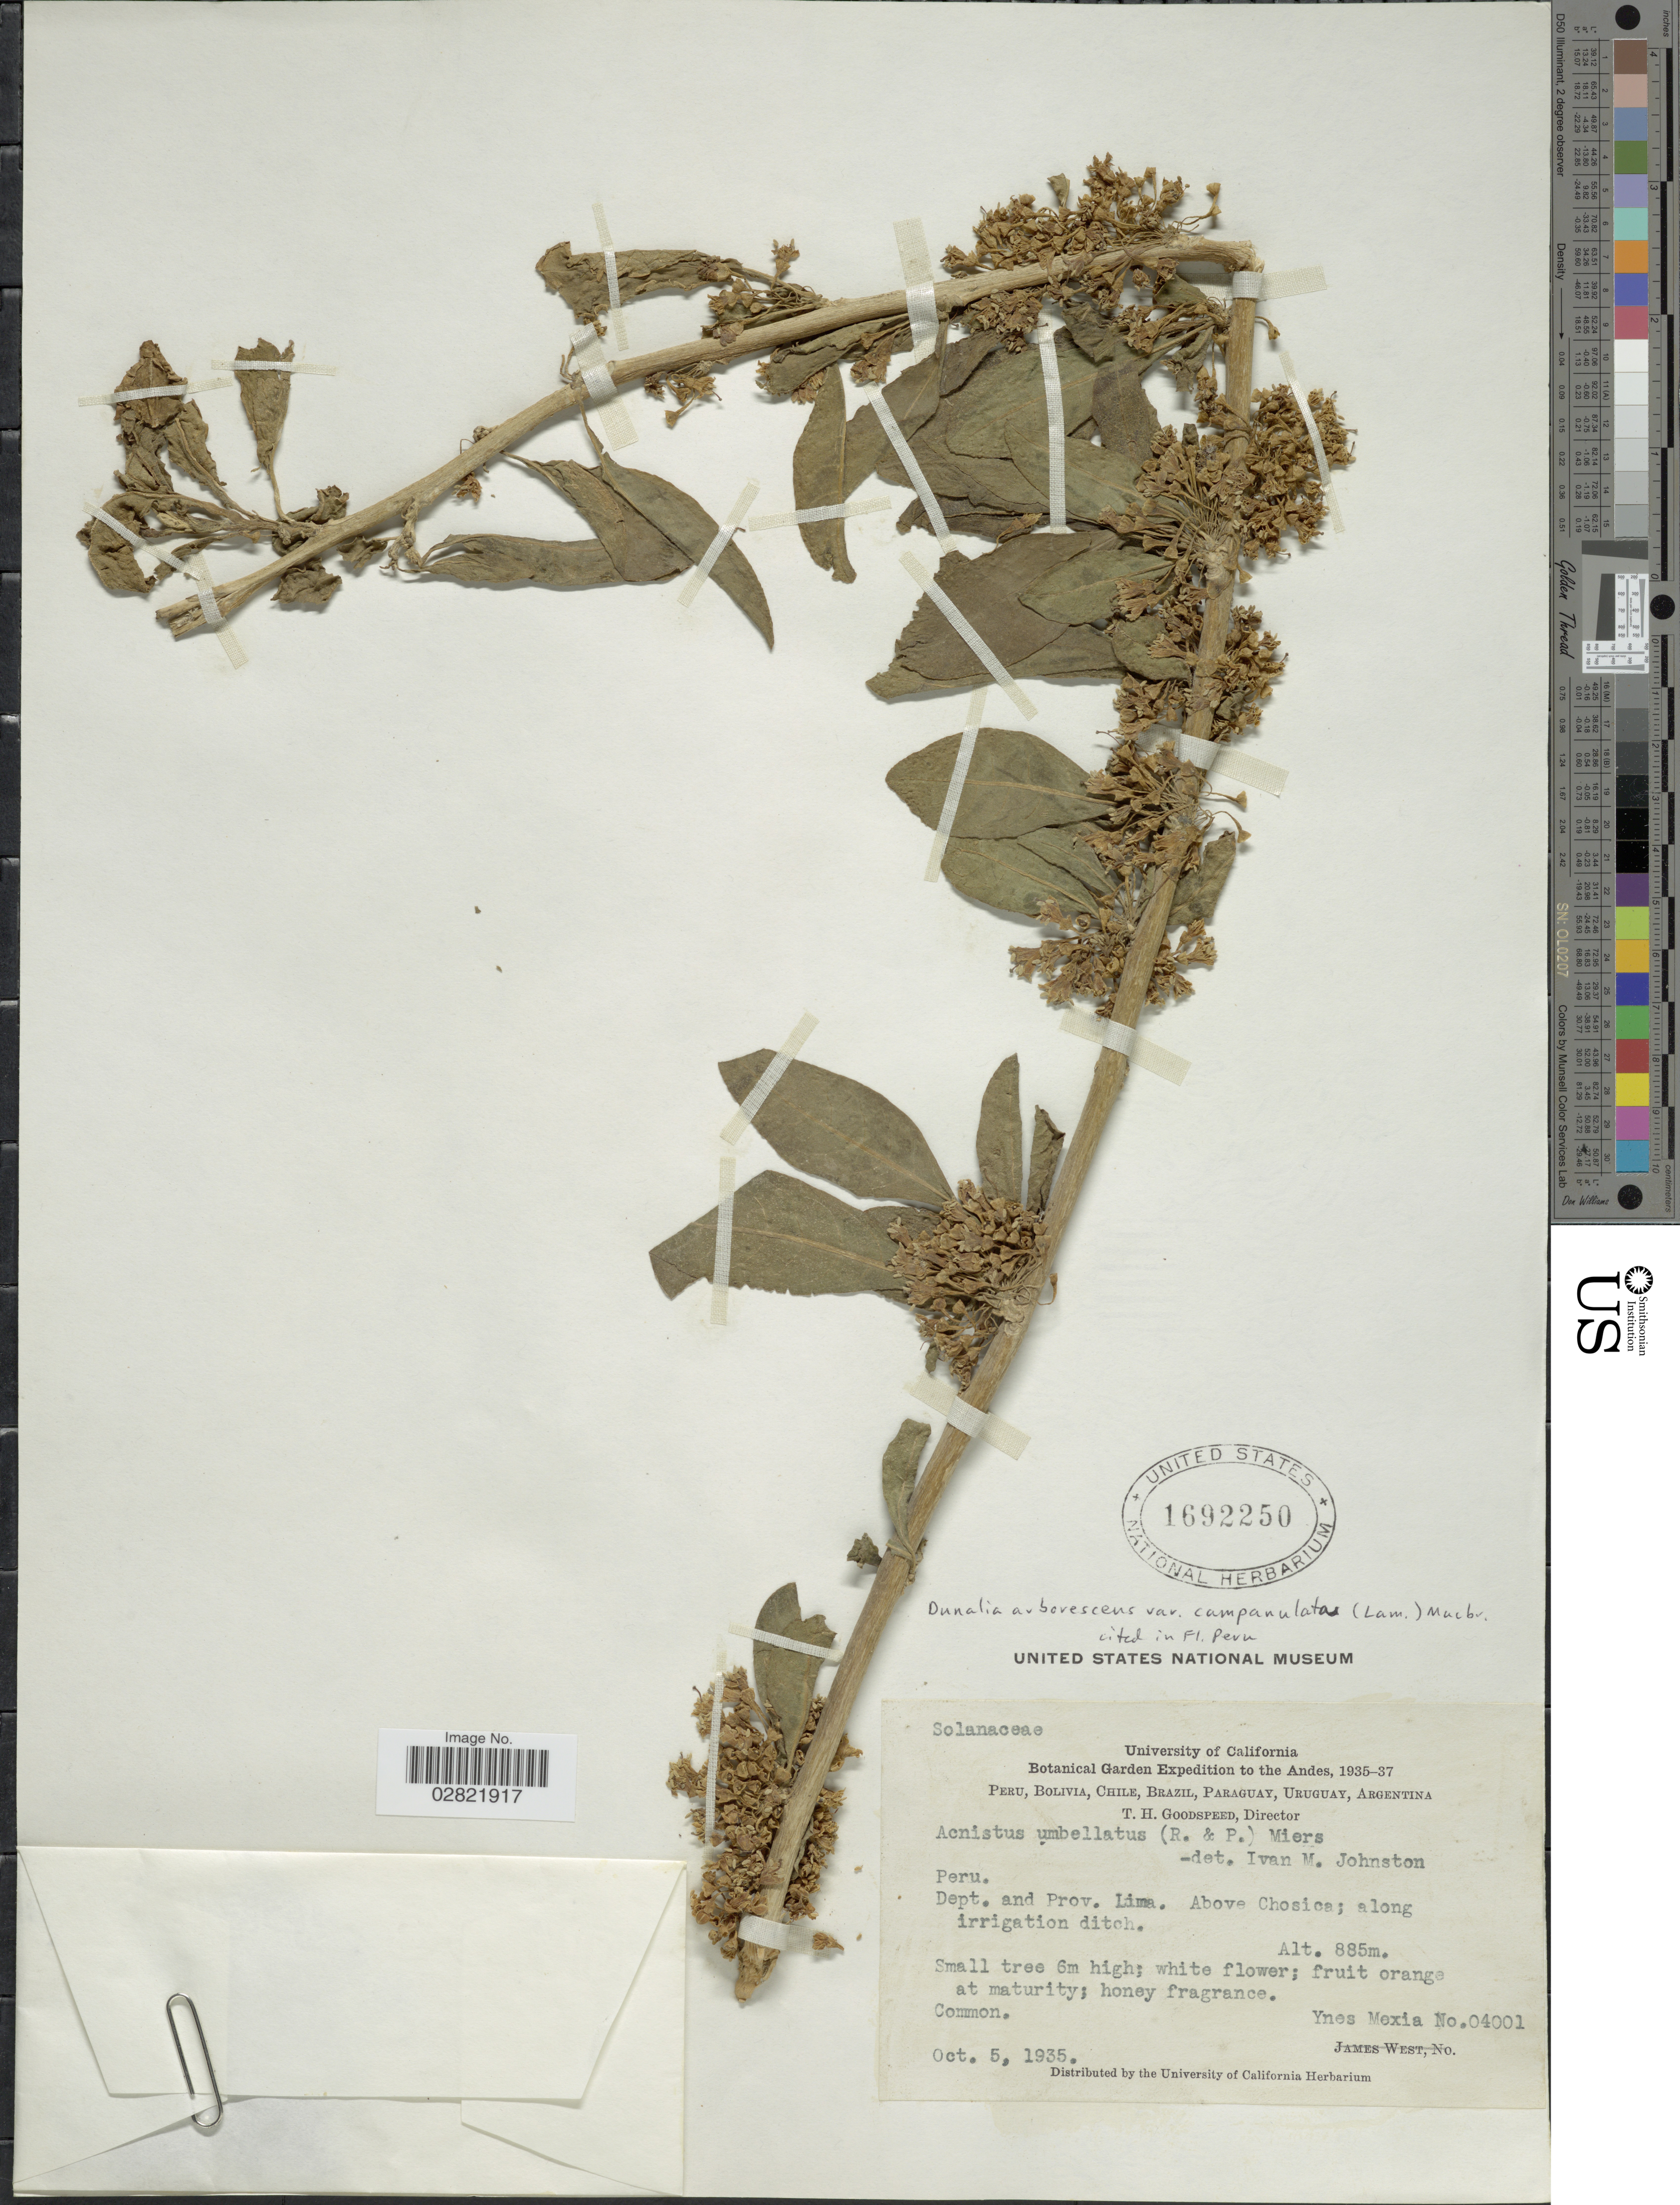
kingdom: Plantae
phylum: Tracheophyta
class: Magnoliopsida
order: Solanales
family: Solanaceae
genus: Acnistus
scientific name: Acnistus arborescens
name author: (L.) Schltdl.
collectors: Y. Mexia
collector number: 04001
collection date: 1935-10-05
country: Peru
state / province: Lima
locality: The Andes, Dept. and Prov. Lima. Above Chosica.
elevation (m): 885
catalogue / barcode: US 1692250